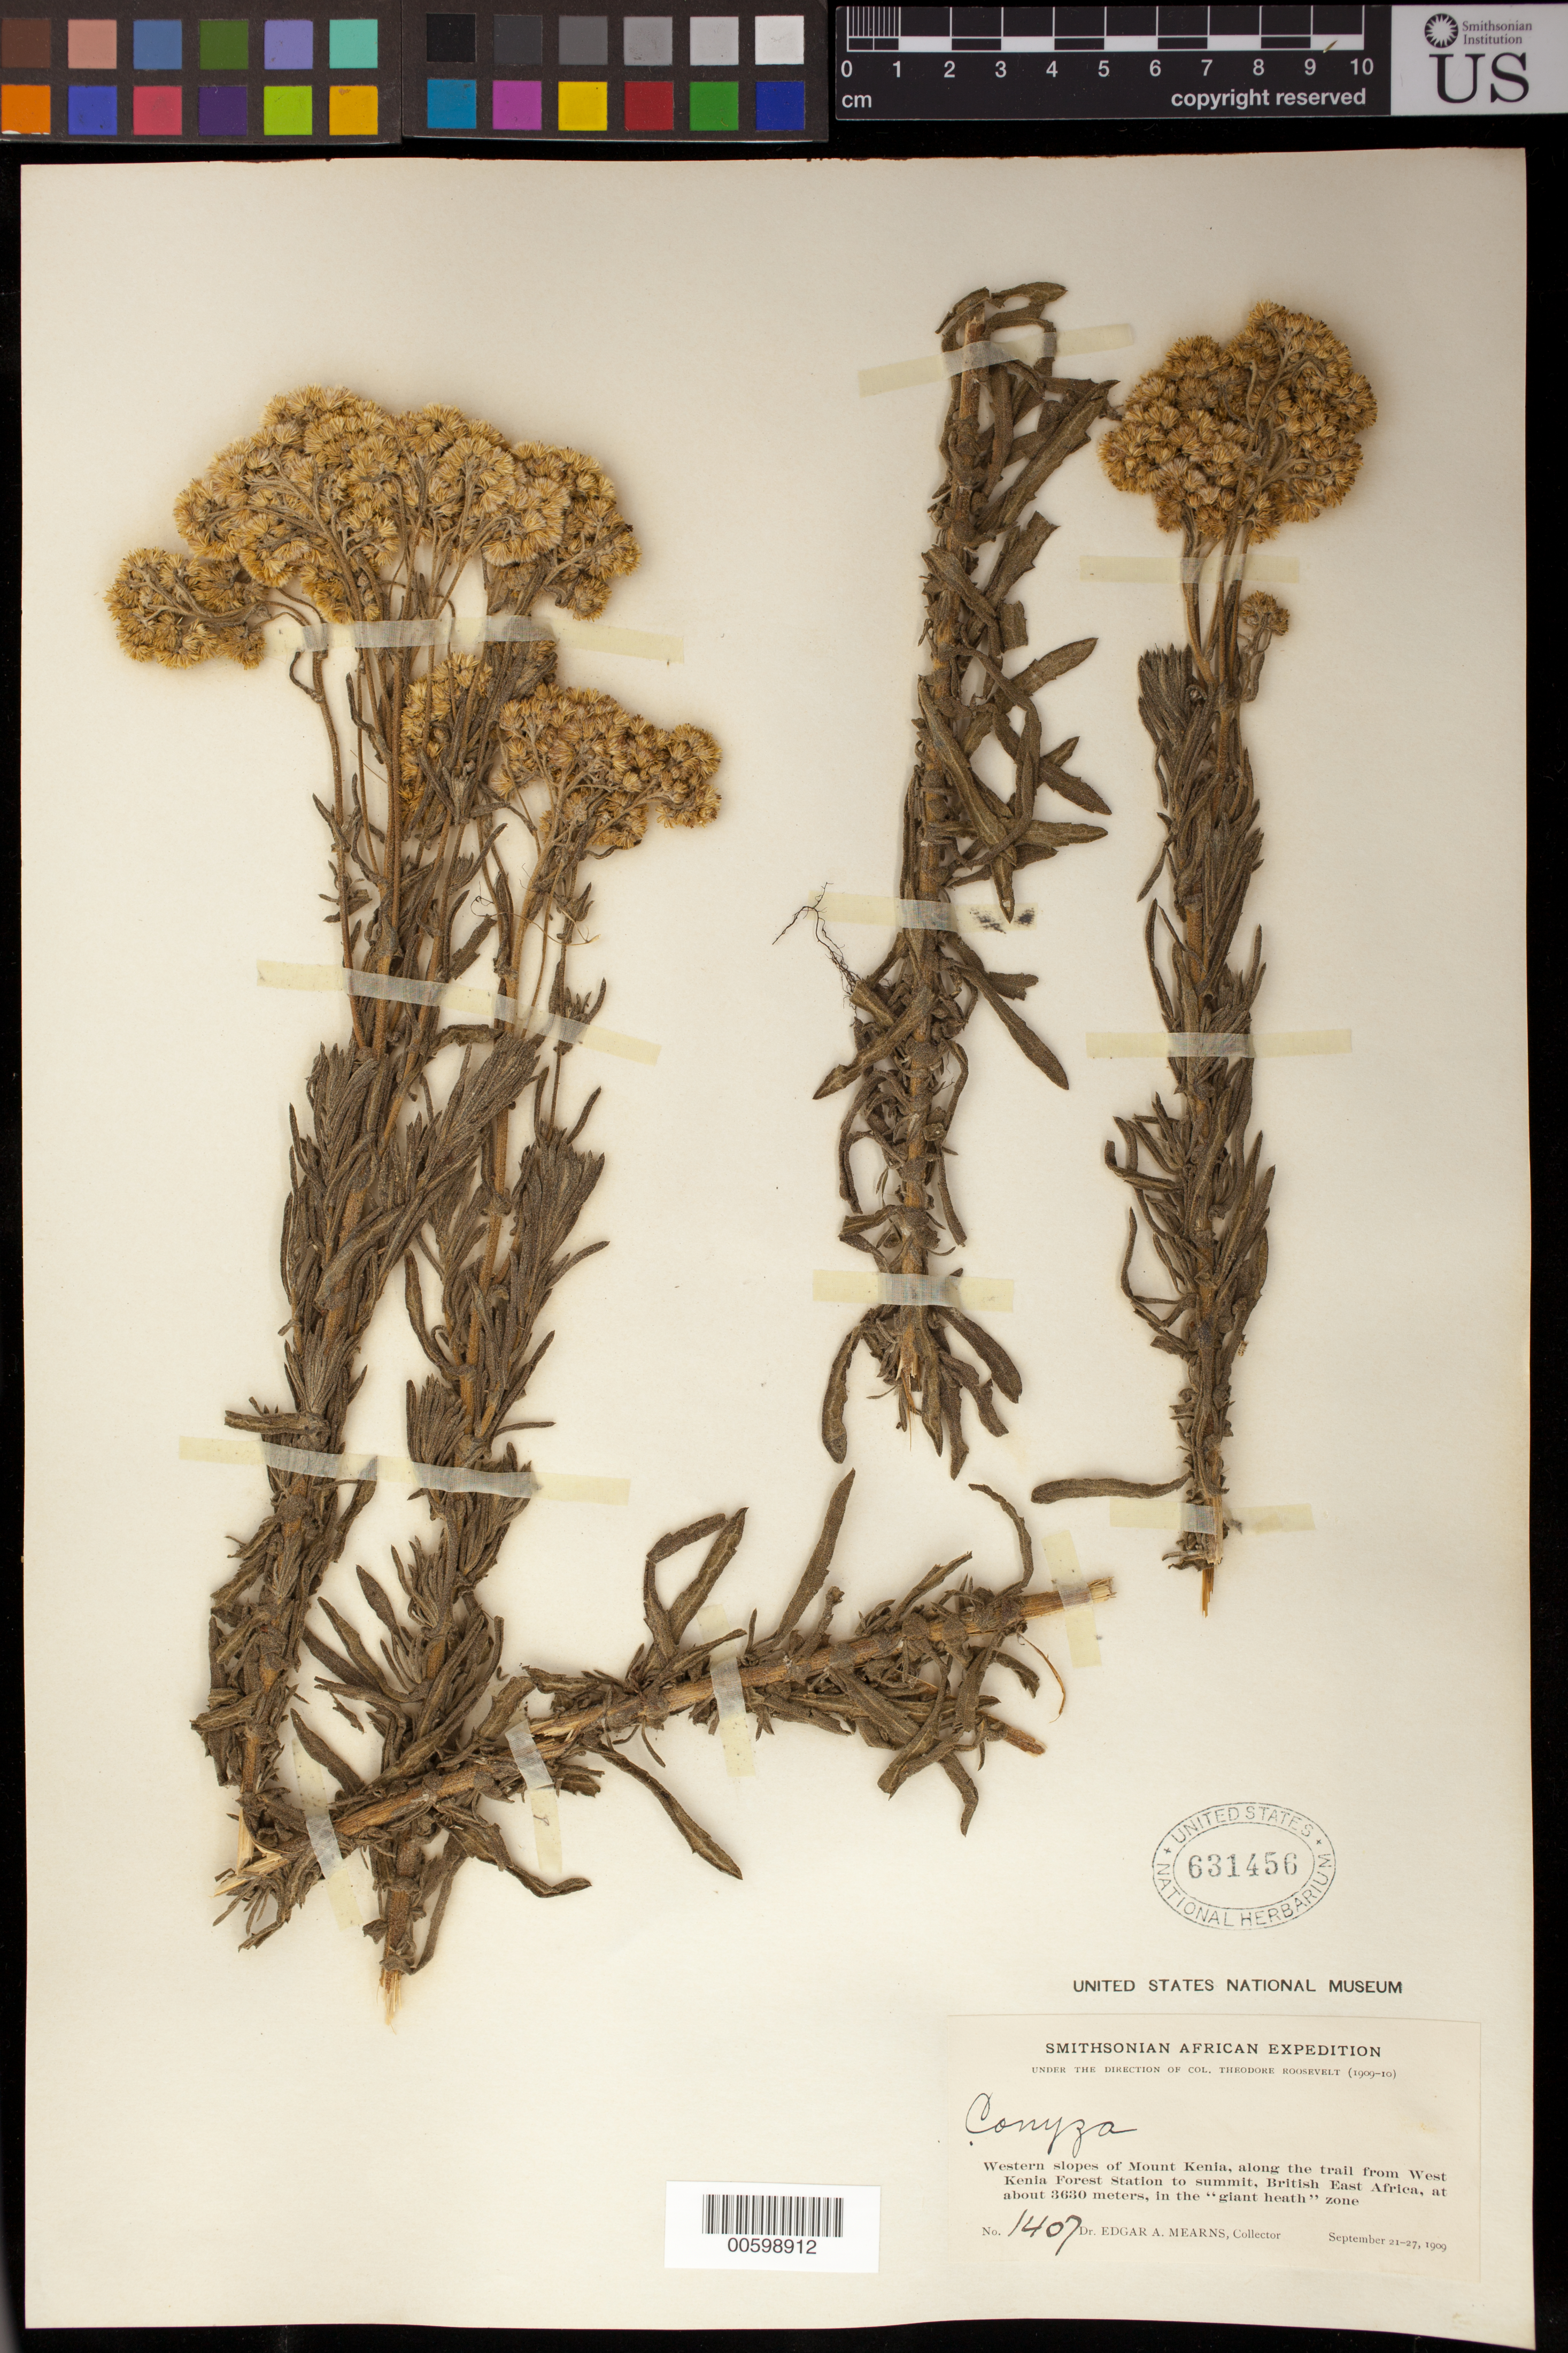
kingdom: Plantae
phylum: Tracheophyta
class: Magnoliopsida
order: Asterales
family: Asteraceae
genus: Conyza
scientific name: Conyza sp.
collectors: E. A. Mearns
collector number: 1407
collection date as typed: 21 Sep 1909 to 27 Sep 1909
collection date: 1909-09-21/1909-09-27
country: Kenya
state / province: Nyeri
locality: Western slopes of mount Kenya, along the trail from West Kenya Forest Station to summit, in the " giant health" zone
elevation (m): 3630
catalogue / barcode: US 631456